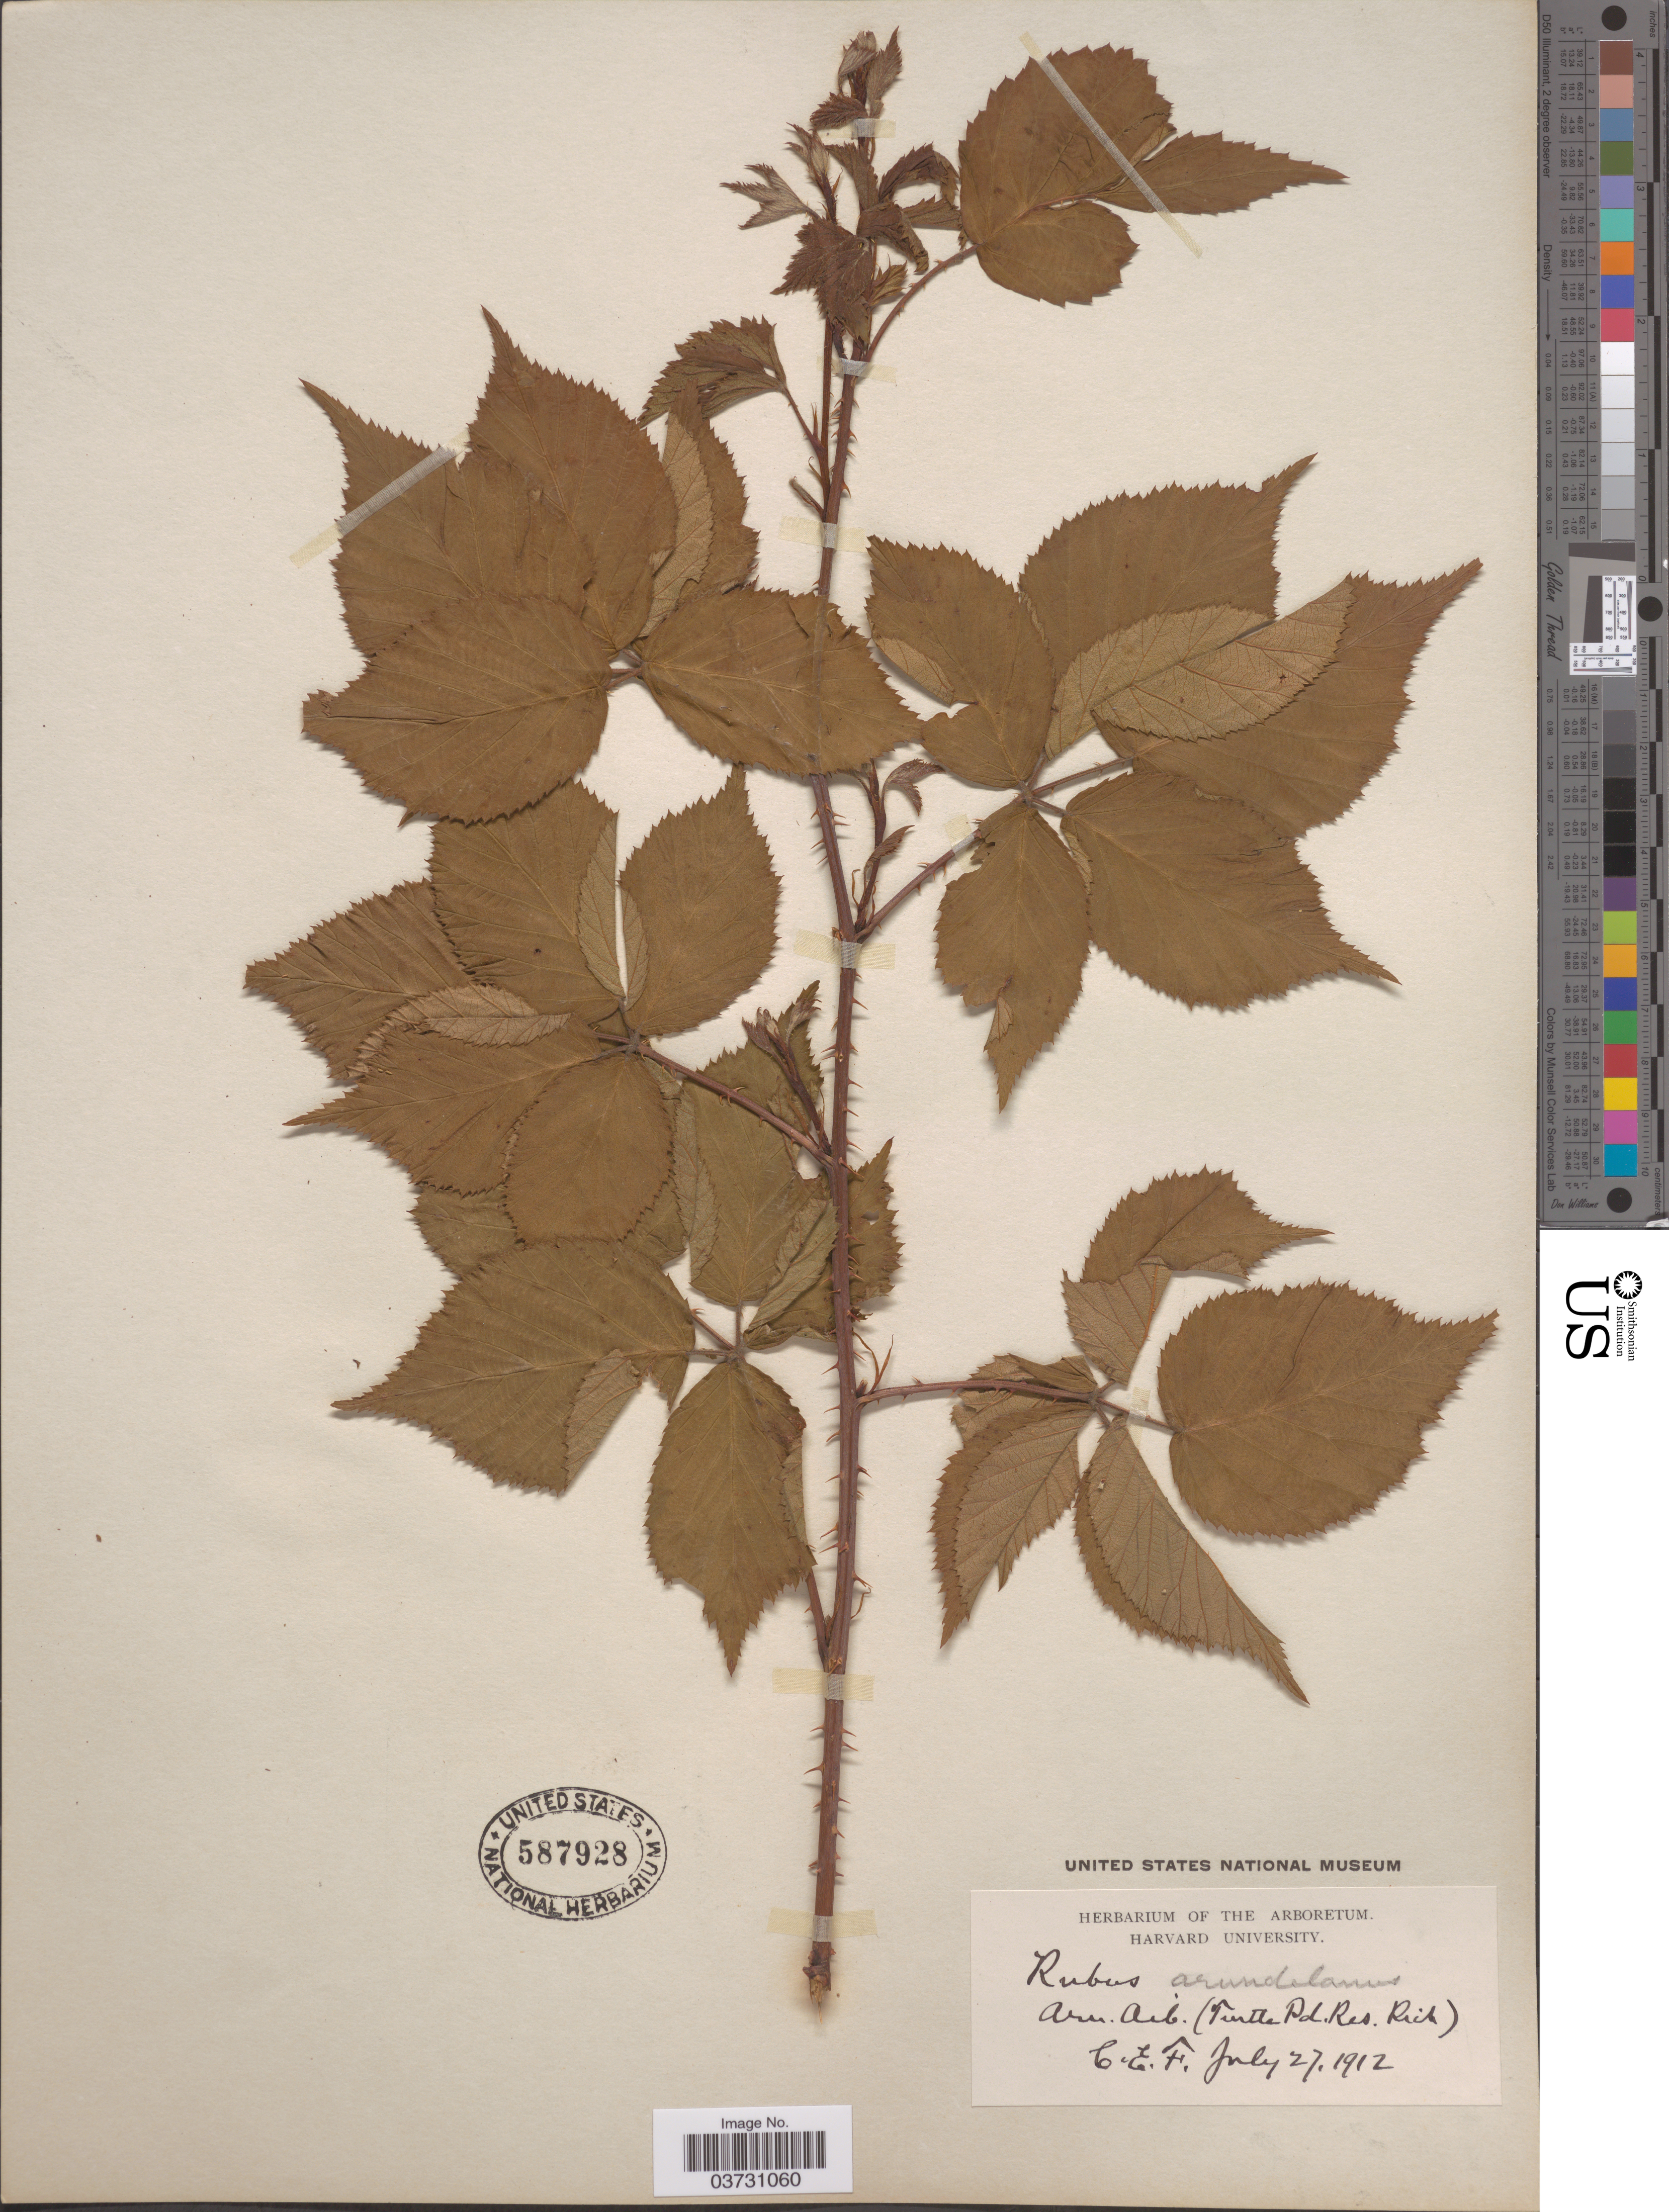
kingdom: Plantae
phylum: Tracheophyta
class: Magnoliopsida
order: Rosales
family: Rosaceae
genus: Rubus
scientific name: Rubus recurvans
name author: Blanch.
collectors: C. E. F.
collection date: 1912-07-27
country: United States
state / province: Massachusetts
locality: Arn. Arb. (Turtle Pd. Res. Rich).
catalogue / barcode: US 587928